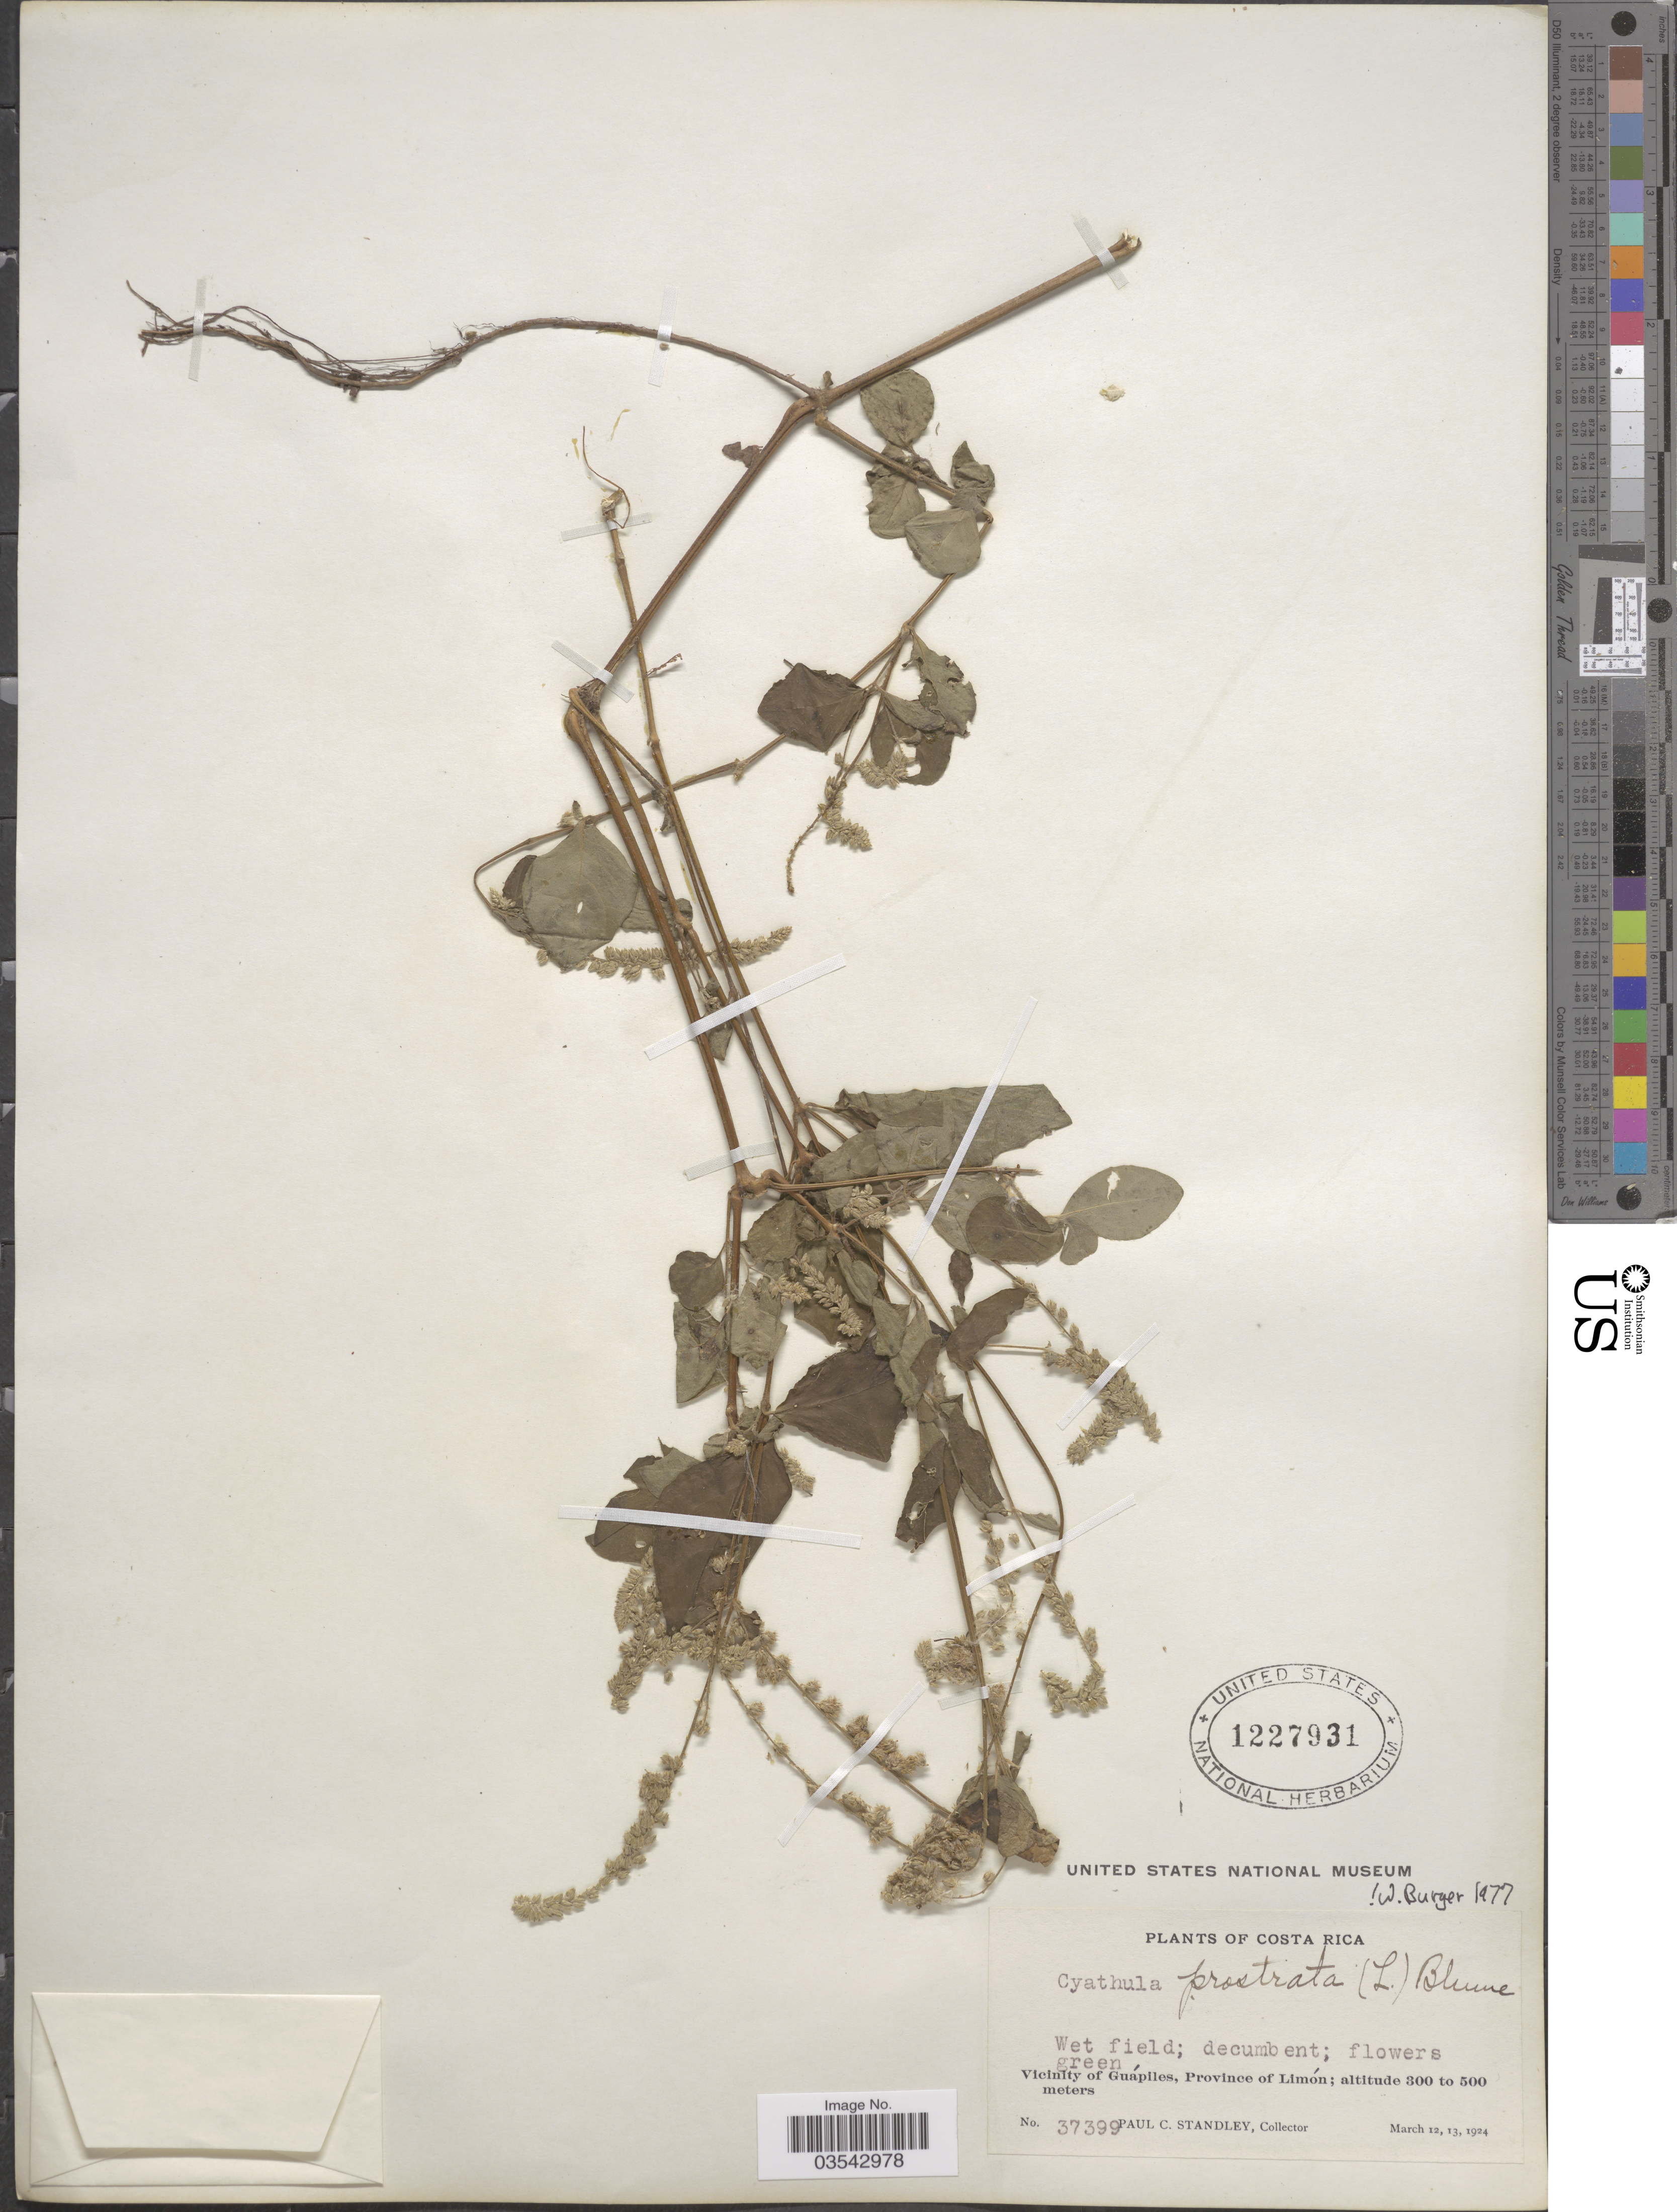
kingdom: Plantae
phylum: Tracheophyta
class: Magnoliopsida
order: Caryophyllales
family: Amaranthaceae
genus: Cyathula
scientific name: Cyathula prostrata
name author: (L.) Blume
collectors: P. C. Standley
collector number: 37399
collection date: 1924-03-12/1924-03-13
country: Costa Rica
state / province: Limón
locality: Vicinity of Guápiles.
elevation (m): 300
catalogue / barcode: US 1227931